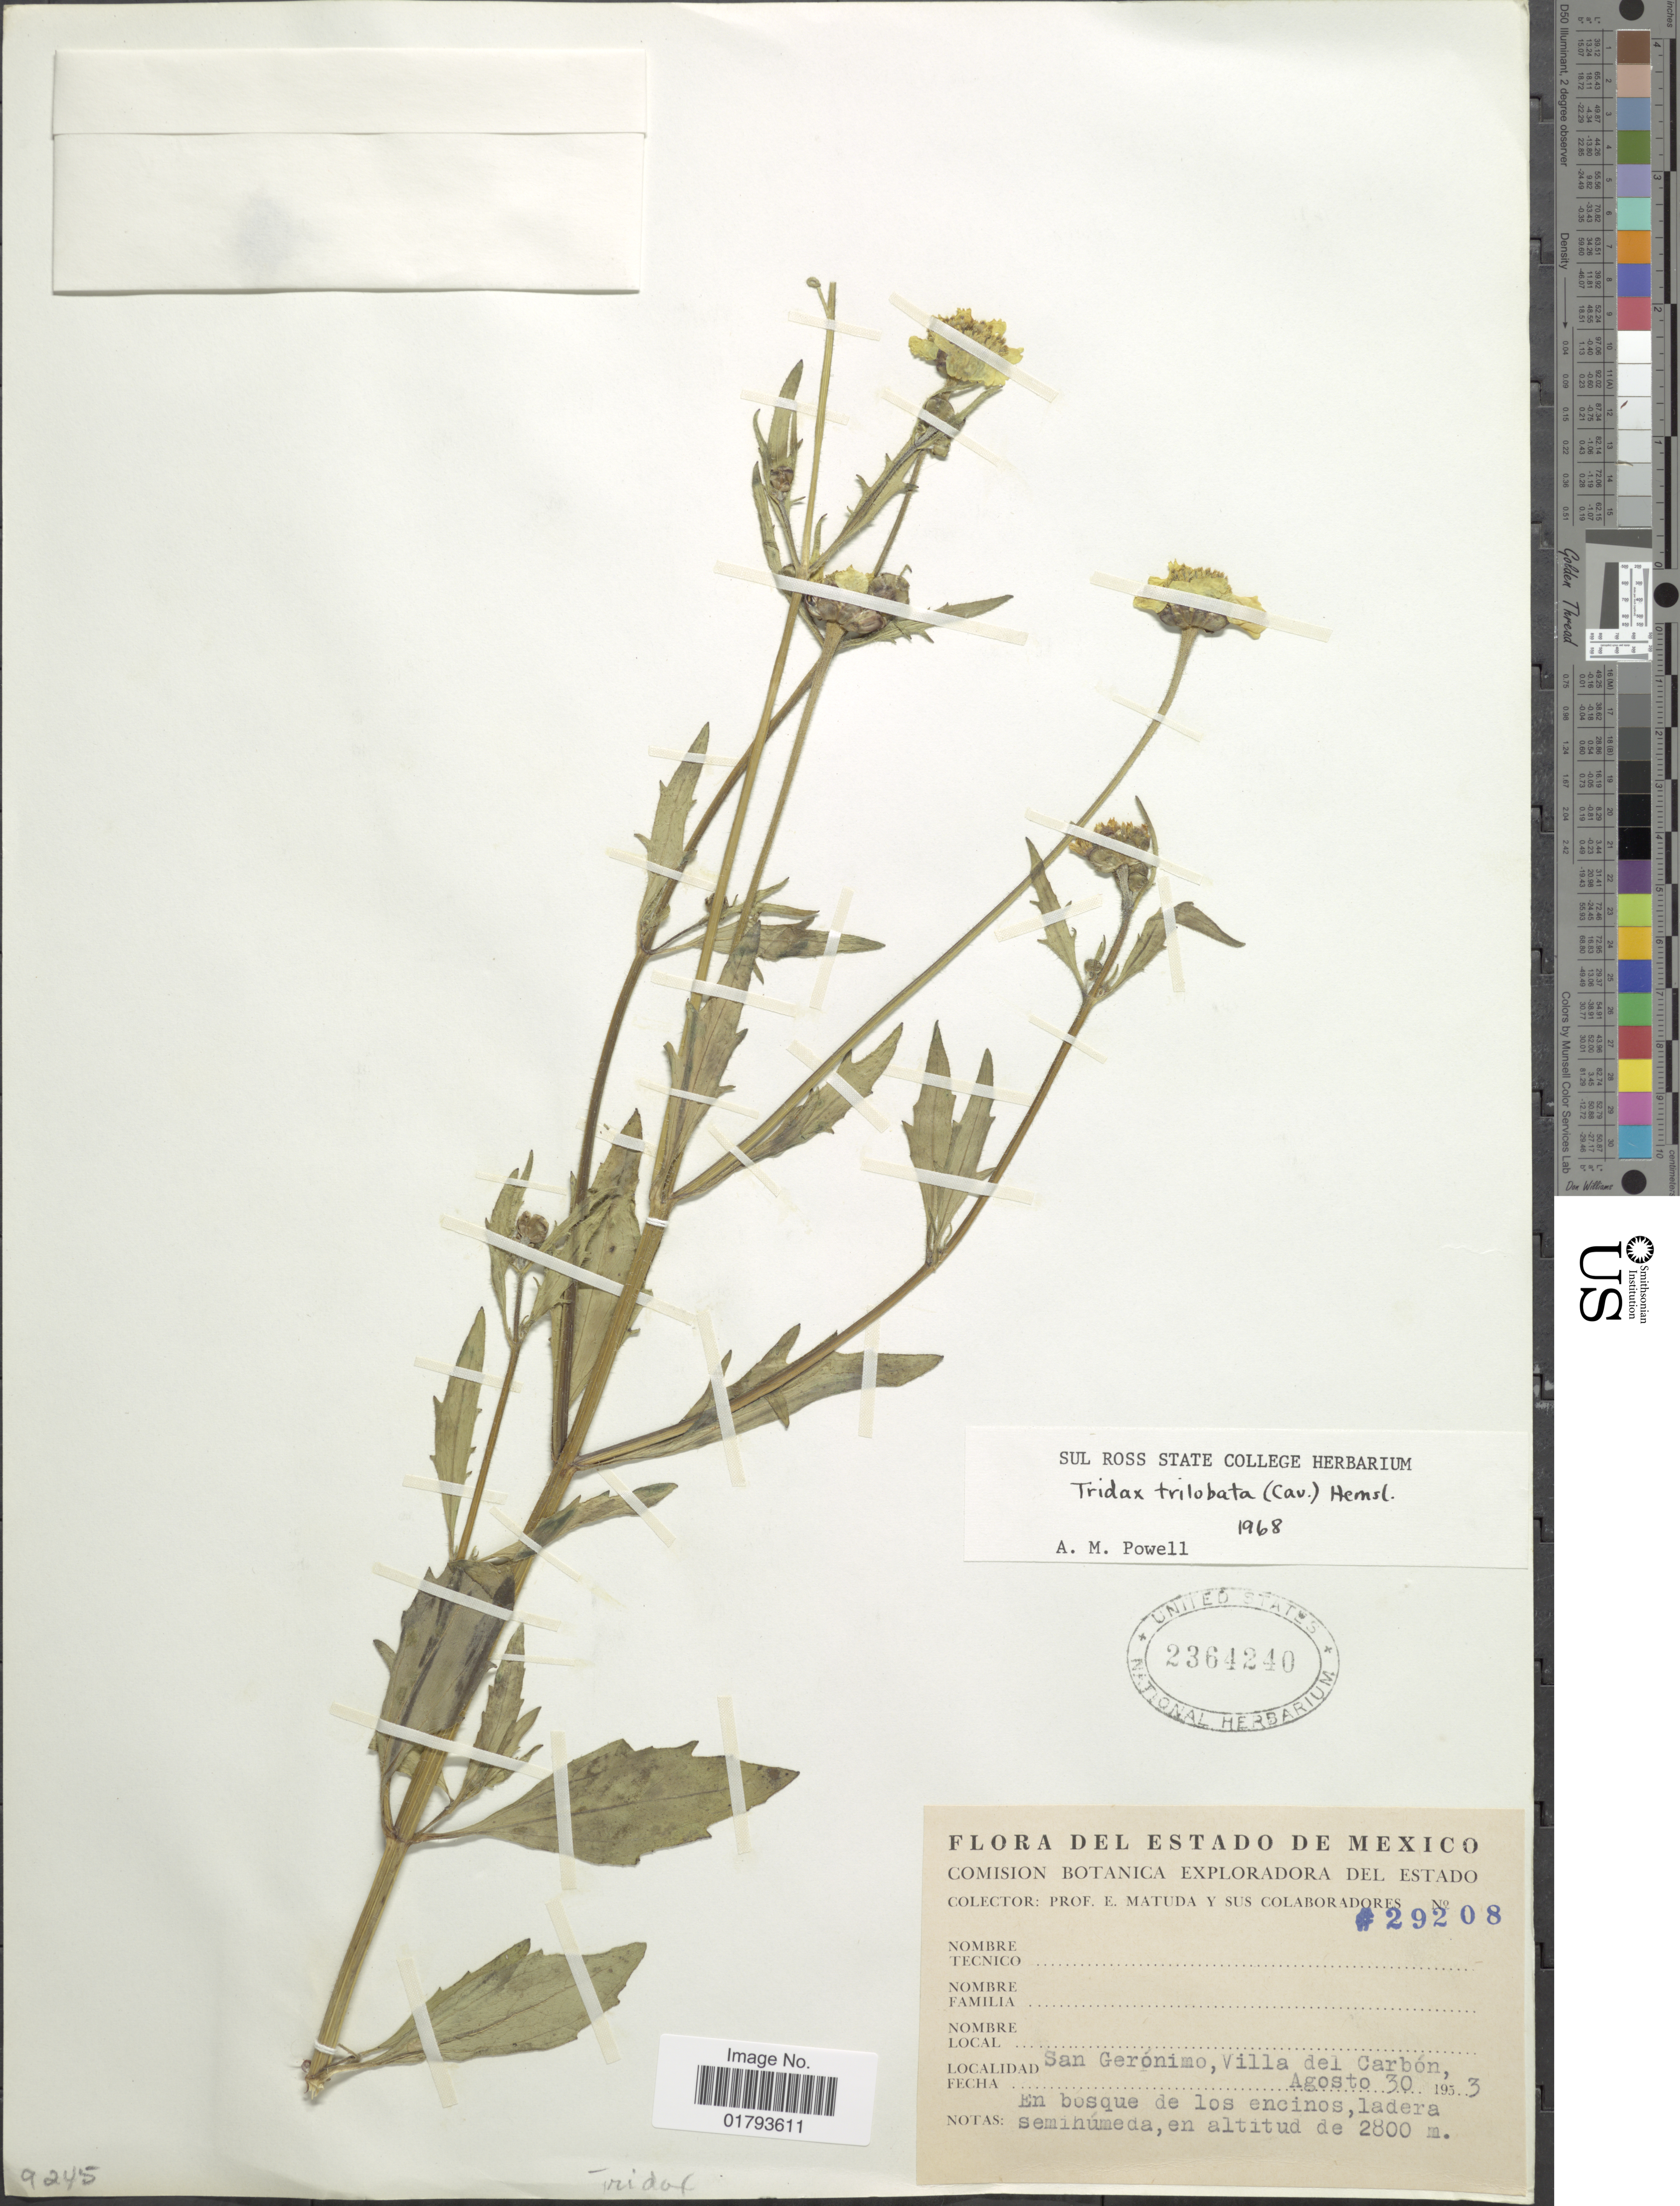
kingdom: Plantae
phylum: Tracheophyta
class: Magnoliopsida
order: Asterales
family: Asteraceae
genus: Tridax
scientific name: Tridax trilobata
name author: (Cav.) Hemsl.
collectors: E. Matuda & et al.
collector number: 29208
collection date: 1953-08-30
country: Mexico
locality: San Geronimo,Villa del Carbon.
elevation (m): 2800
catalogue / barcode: US 2364240